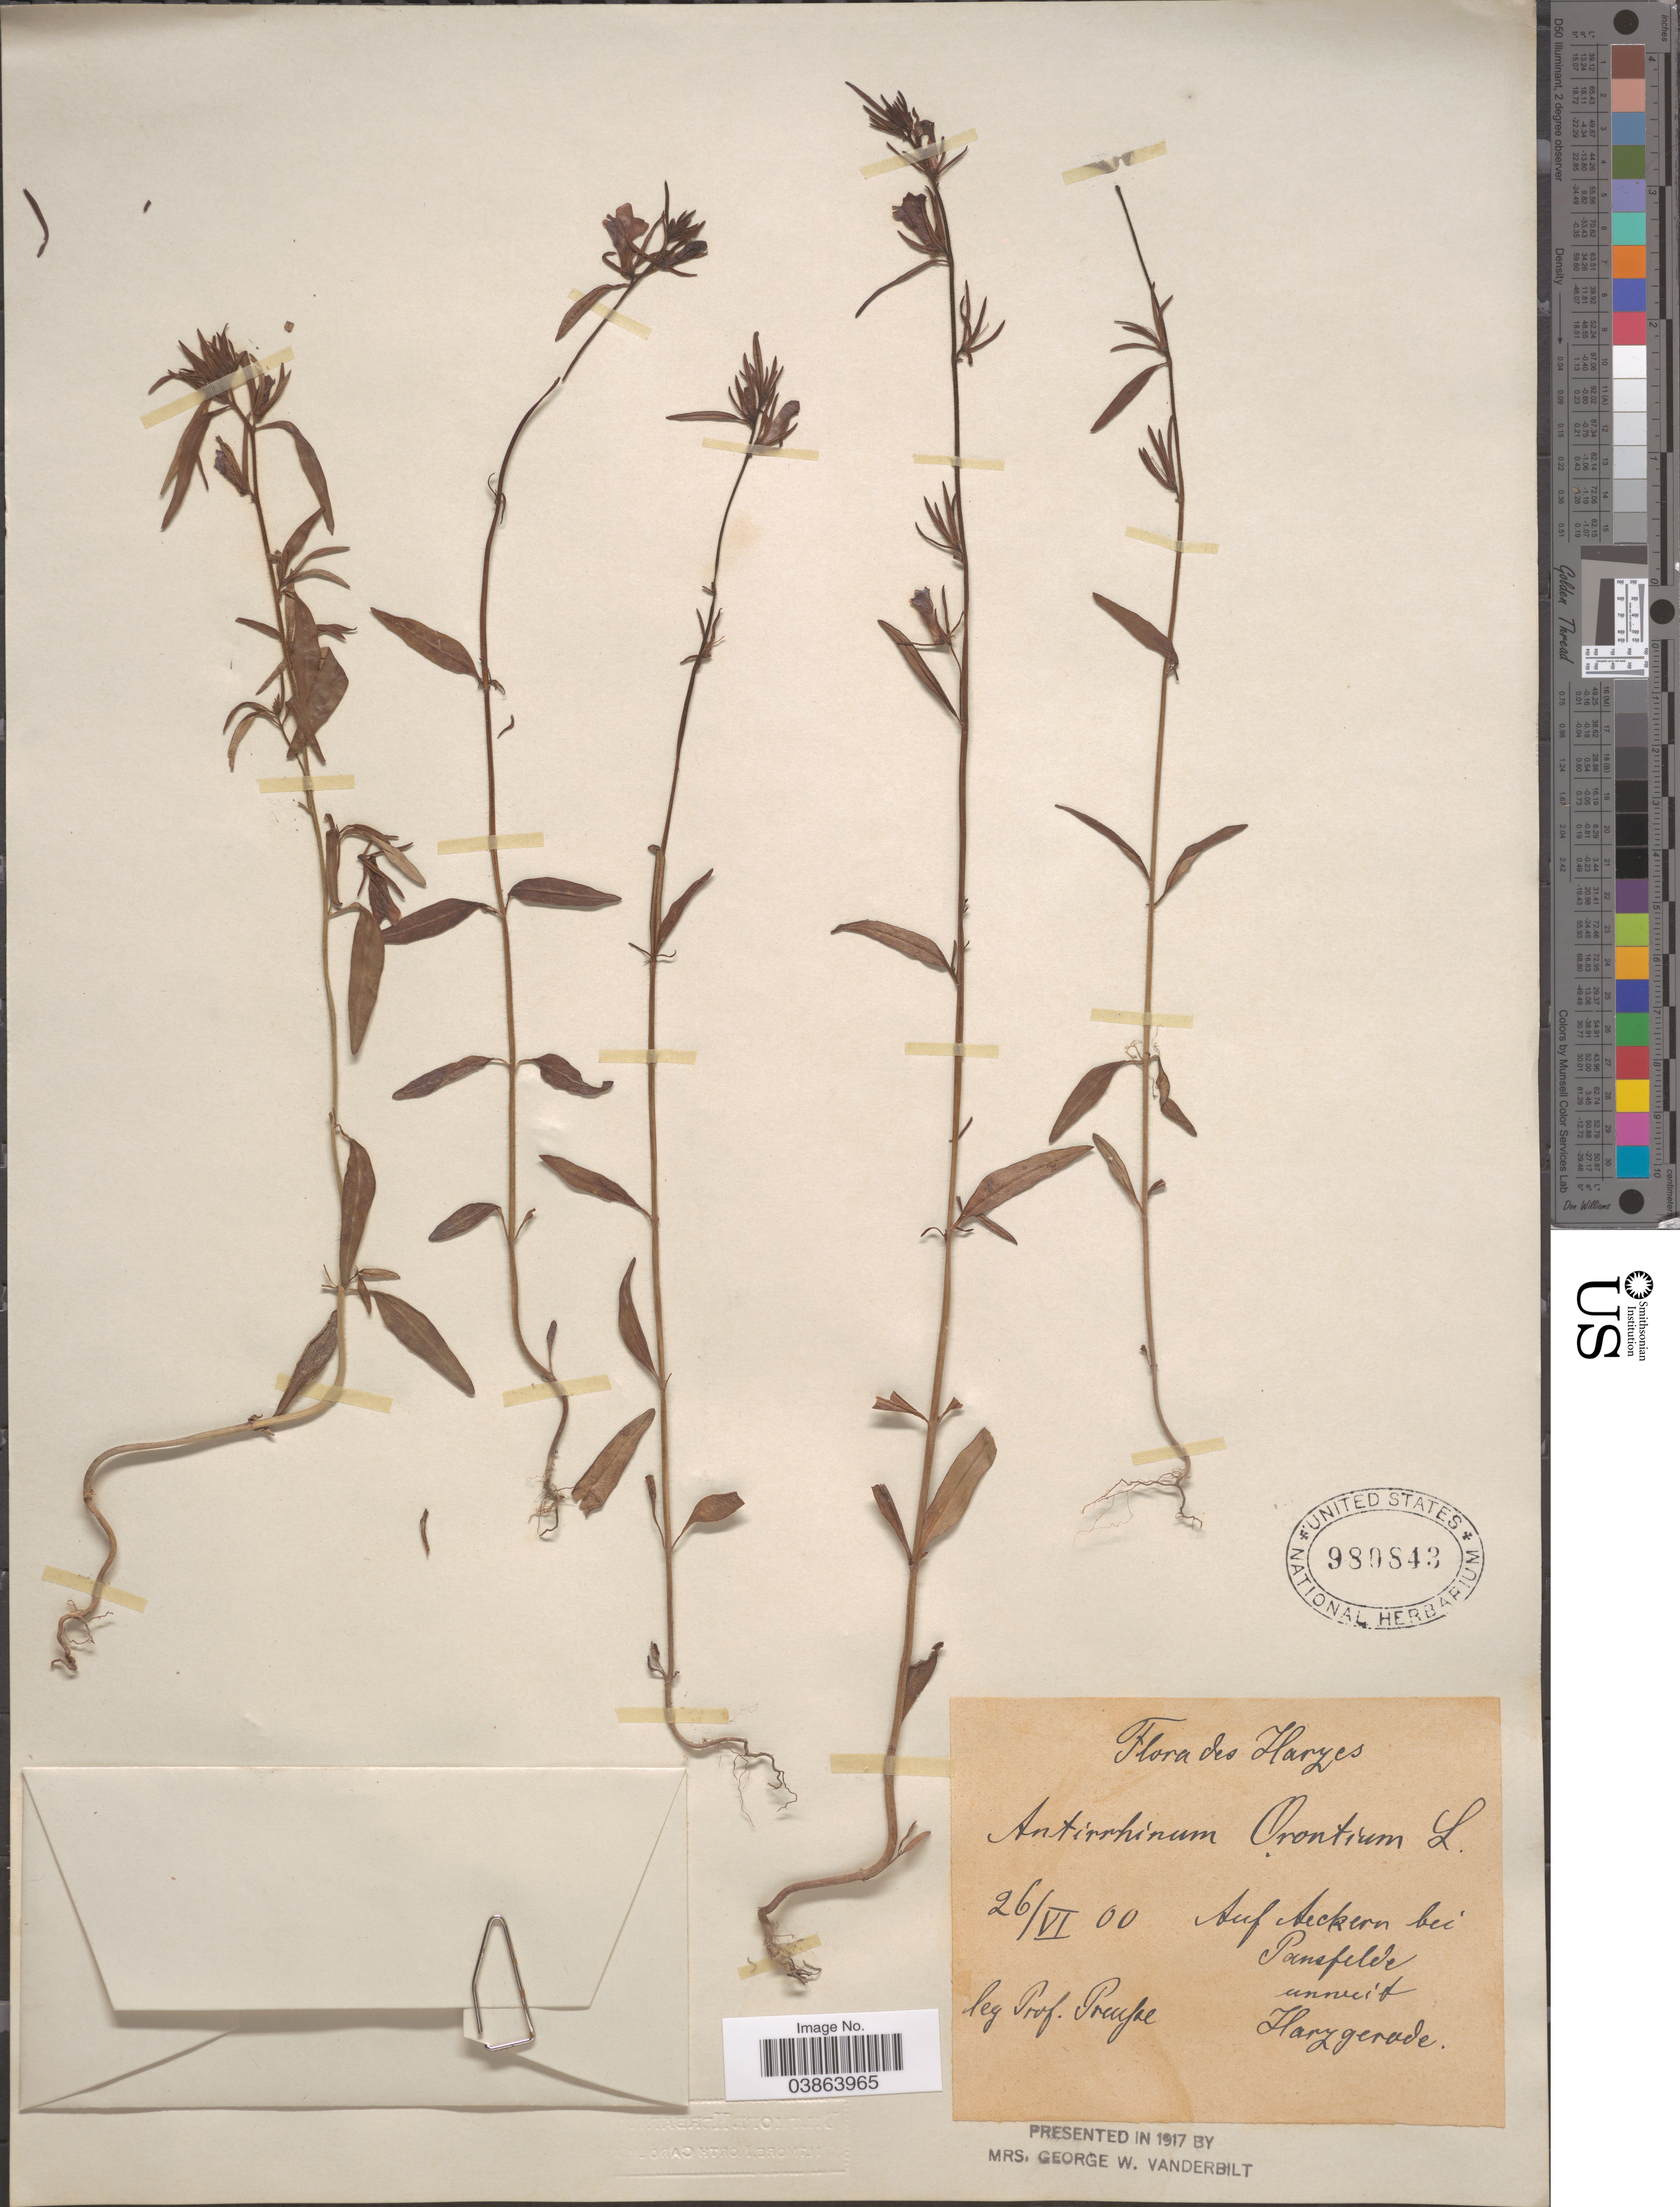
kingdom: Plantae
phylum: Tracheophyta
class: Magnoliopsida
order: Lamiales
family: Plantaginaceae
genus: Antirrhinum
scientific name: Antirrhinum orontium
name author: L.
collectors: Preufae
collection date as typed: Transcribed d/m/y: 26/6/0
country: Germany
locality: Harzes. Auf Aeckern bei Pandfelde unnicit Harzgerode.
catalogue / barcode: US 980843